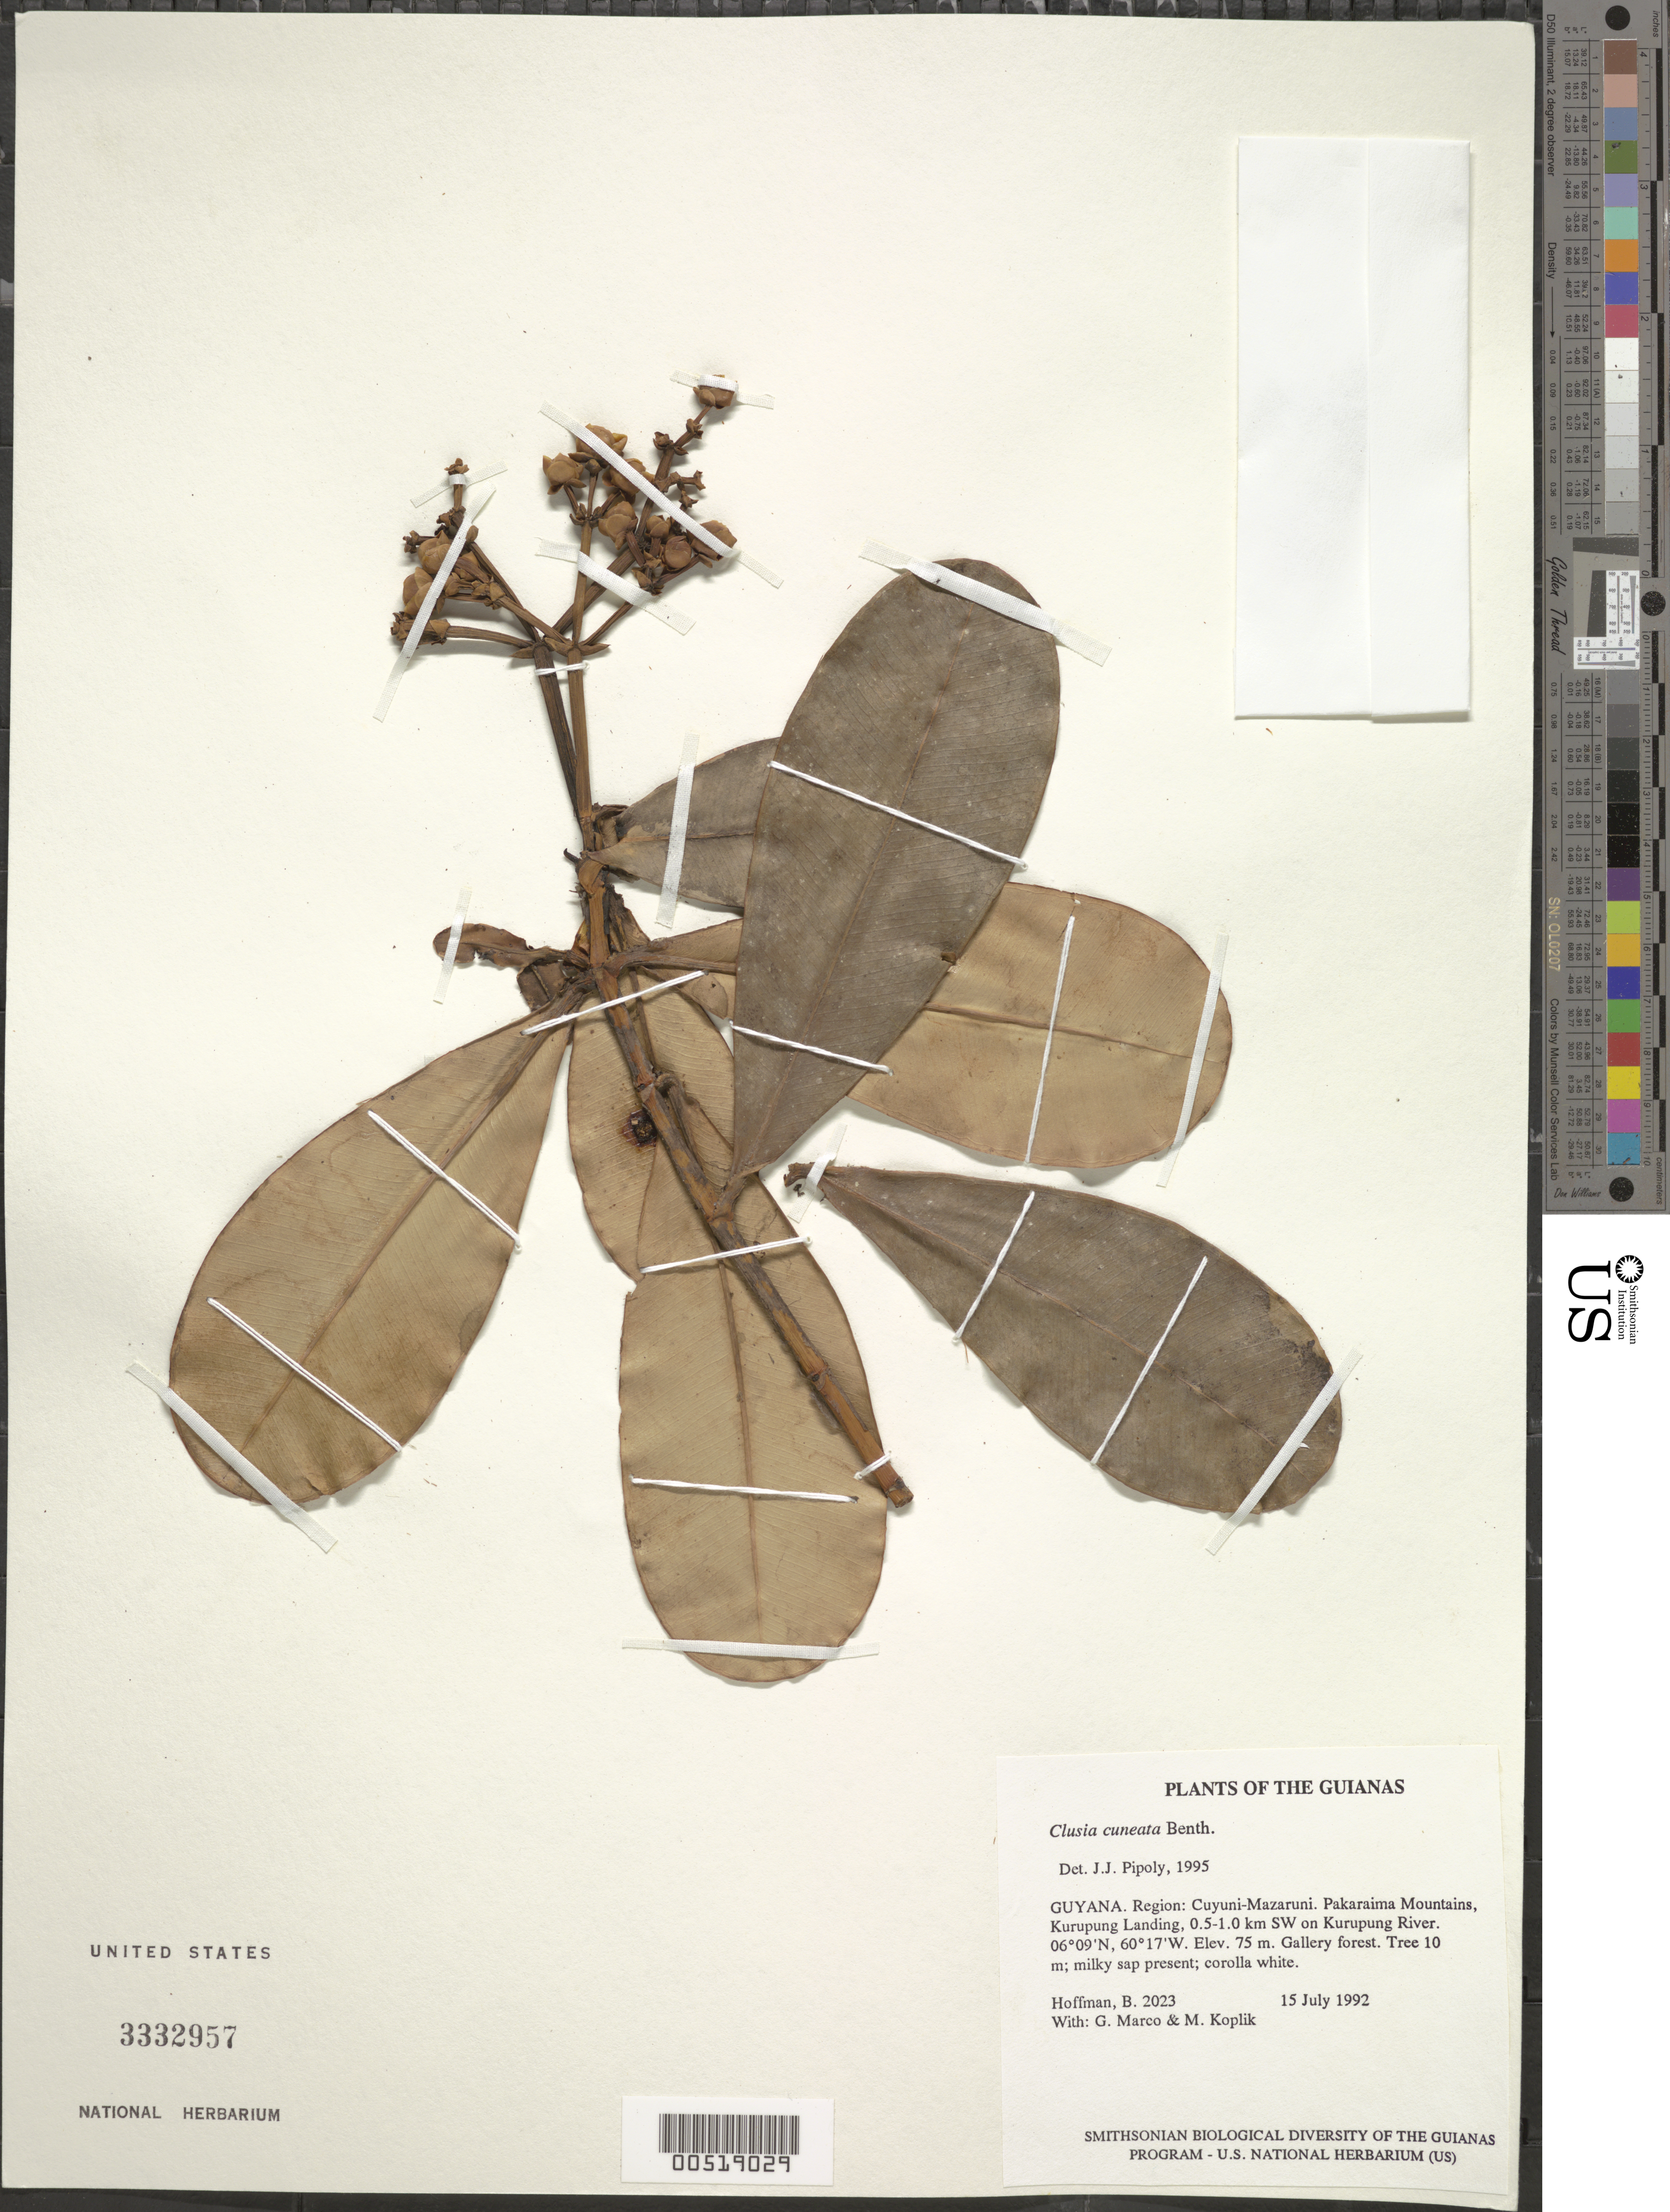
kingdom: Plantae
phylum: Tracheophyta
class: Magnoliopsida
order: Malpighiales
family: Clusiaceae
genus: Clusia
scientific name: Clusia cuneata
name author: Benth.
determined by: Pipoly, J. J., III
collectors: B. Hoffman, G. Marco & M. Koplik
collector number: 2023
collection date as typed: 15 July 1992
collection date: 1992-07-15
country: Guyana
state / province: Cuyuni-Mazaruni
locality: Pakaraima Mountains, Kurupung Landing, 0.5-1.0 km SW on Kurupung River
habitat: Gallery forest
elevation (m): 75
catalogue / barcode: US 3332957